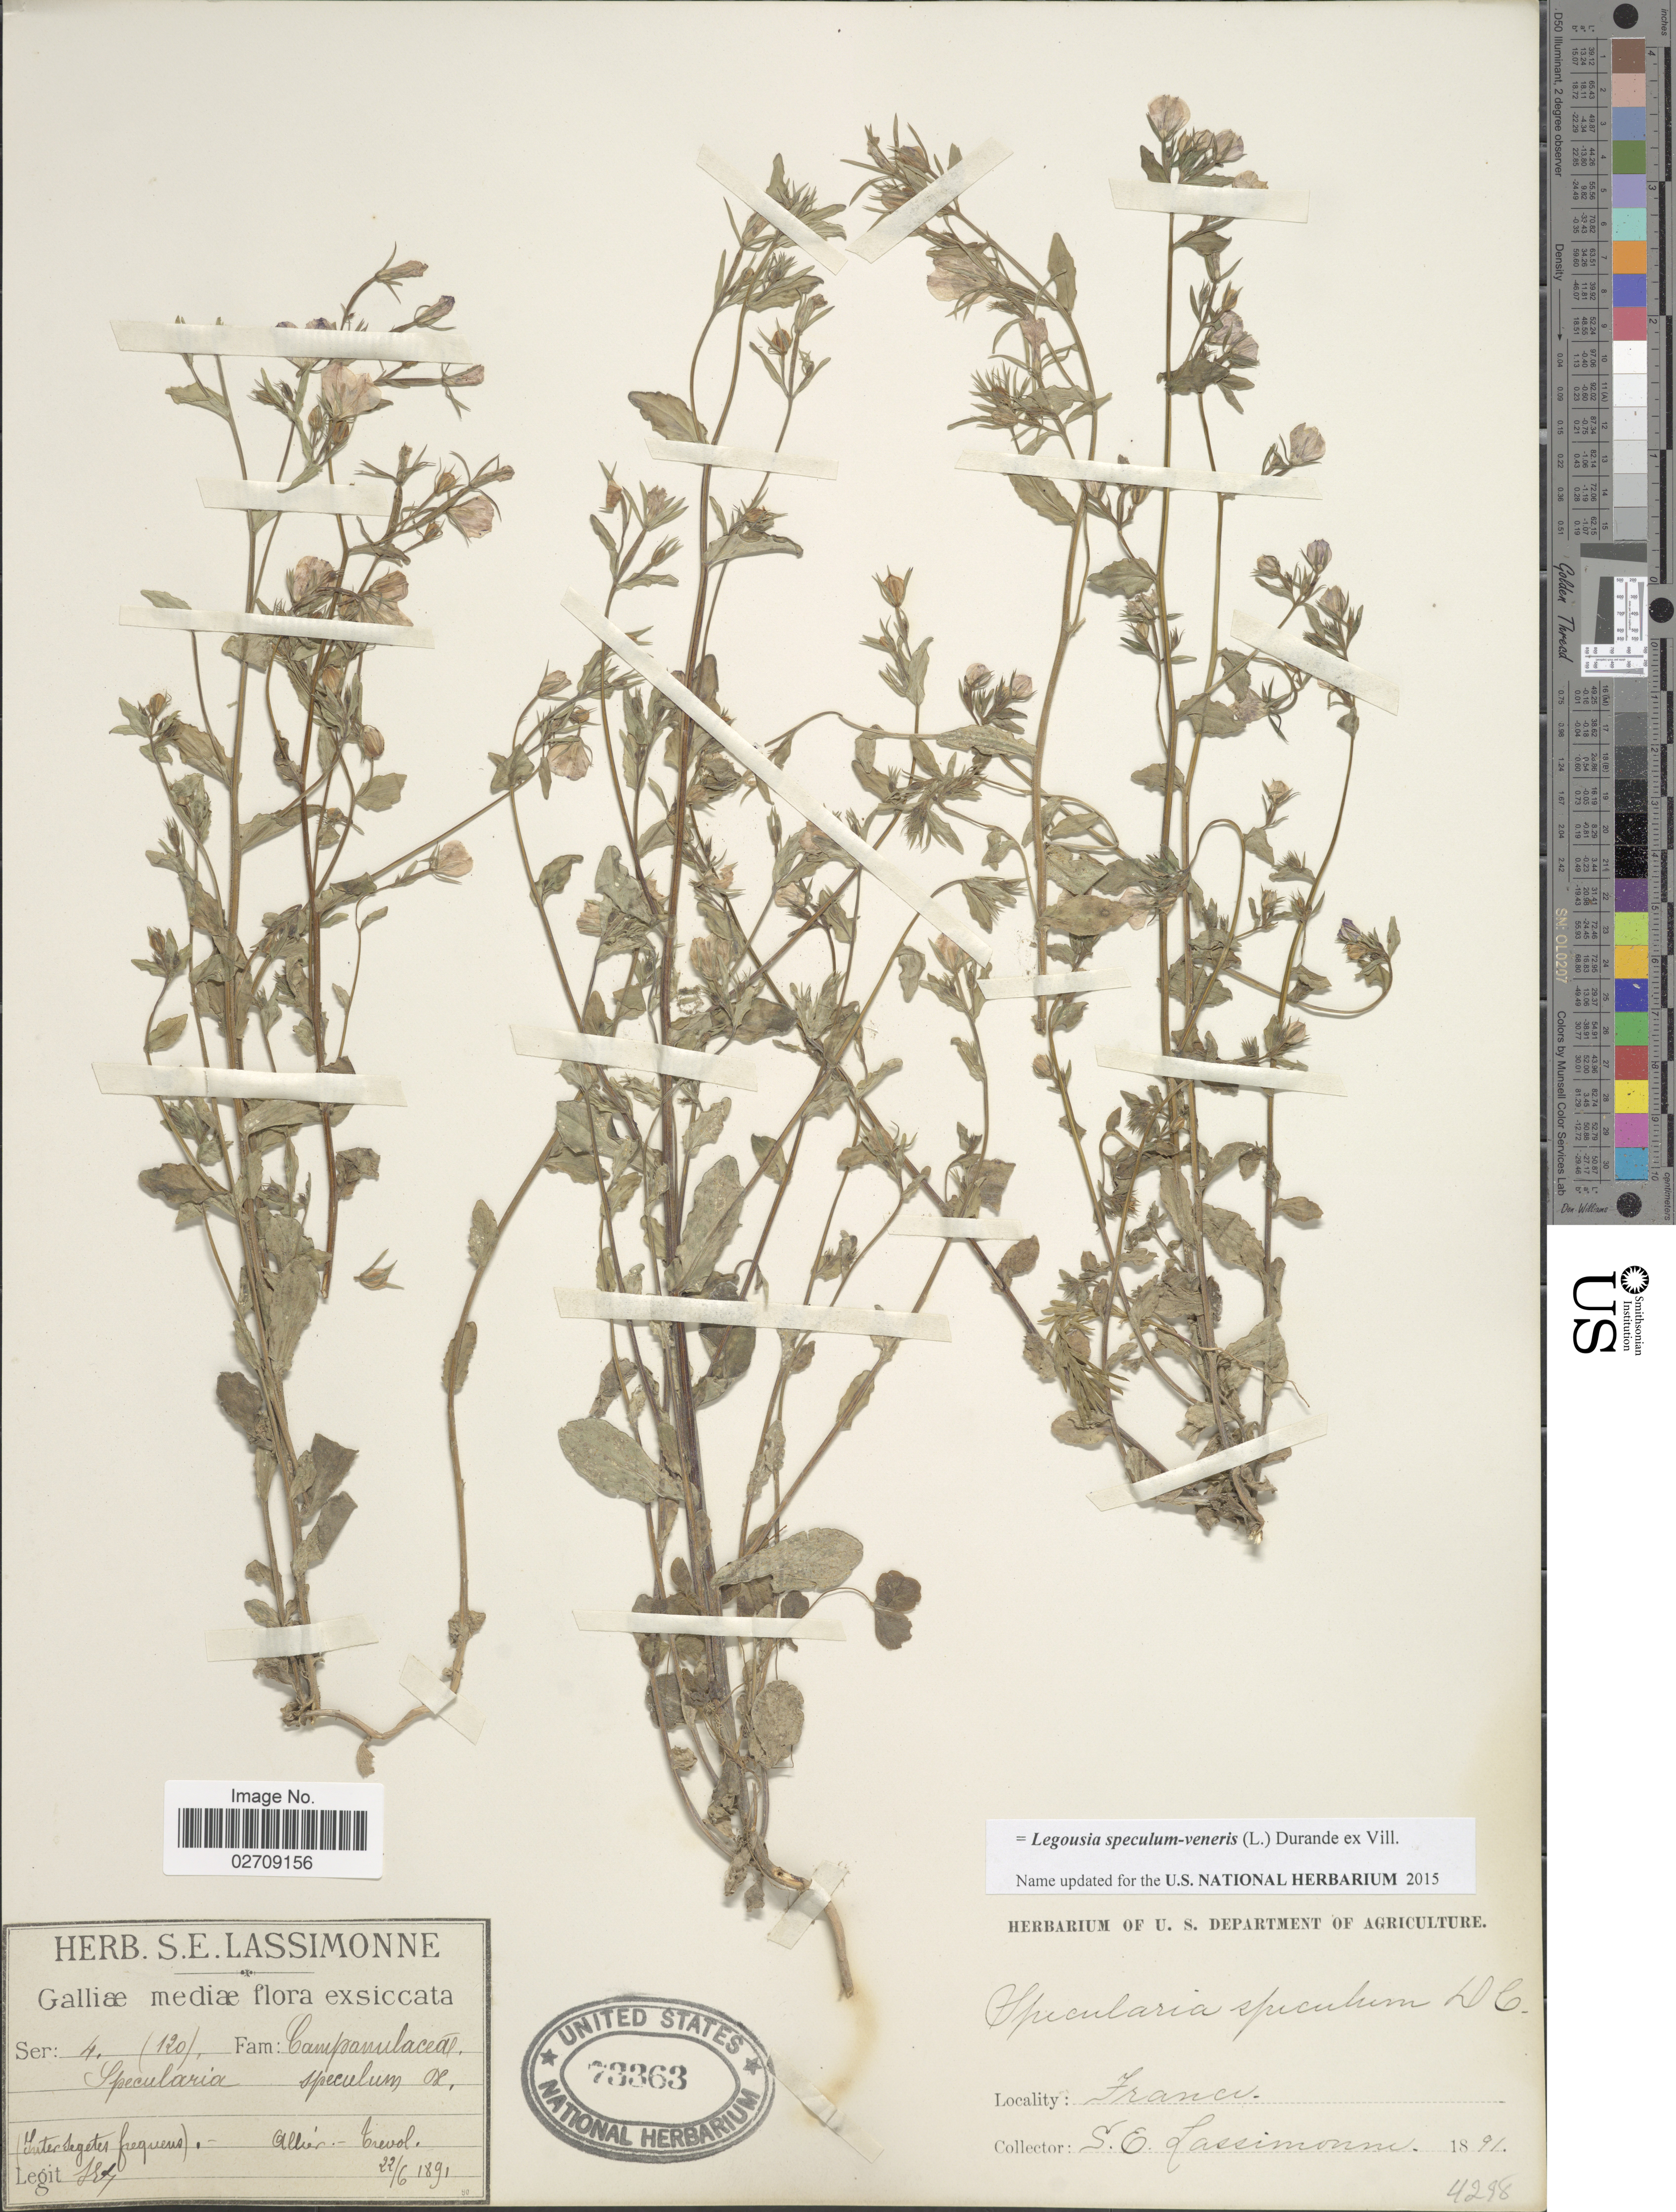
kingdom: Plantae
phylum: Tracheophyta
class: Magnoliopsida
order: Asterales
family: Campanulaceae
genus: Legousia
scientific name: Legousia speculum-veneris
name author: (L.) Chaix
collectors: S. Lassimonne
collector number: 4(120)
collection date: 1891-06-22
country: France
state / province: Auvergne-Rhône-Alpes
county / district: Allier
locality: Galliae media. (Inter Segetes frequens) Allier-Trevol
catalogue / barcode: US 73363